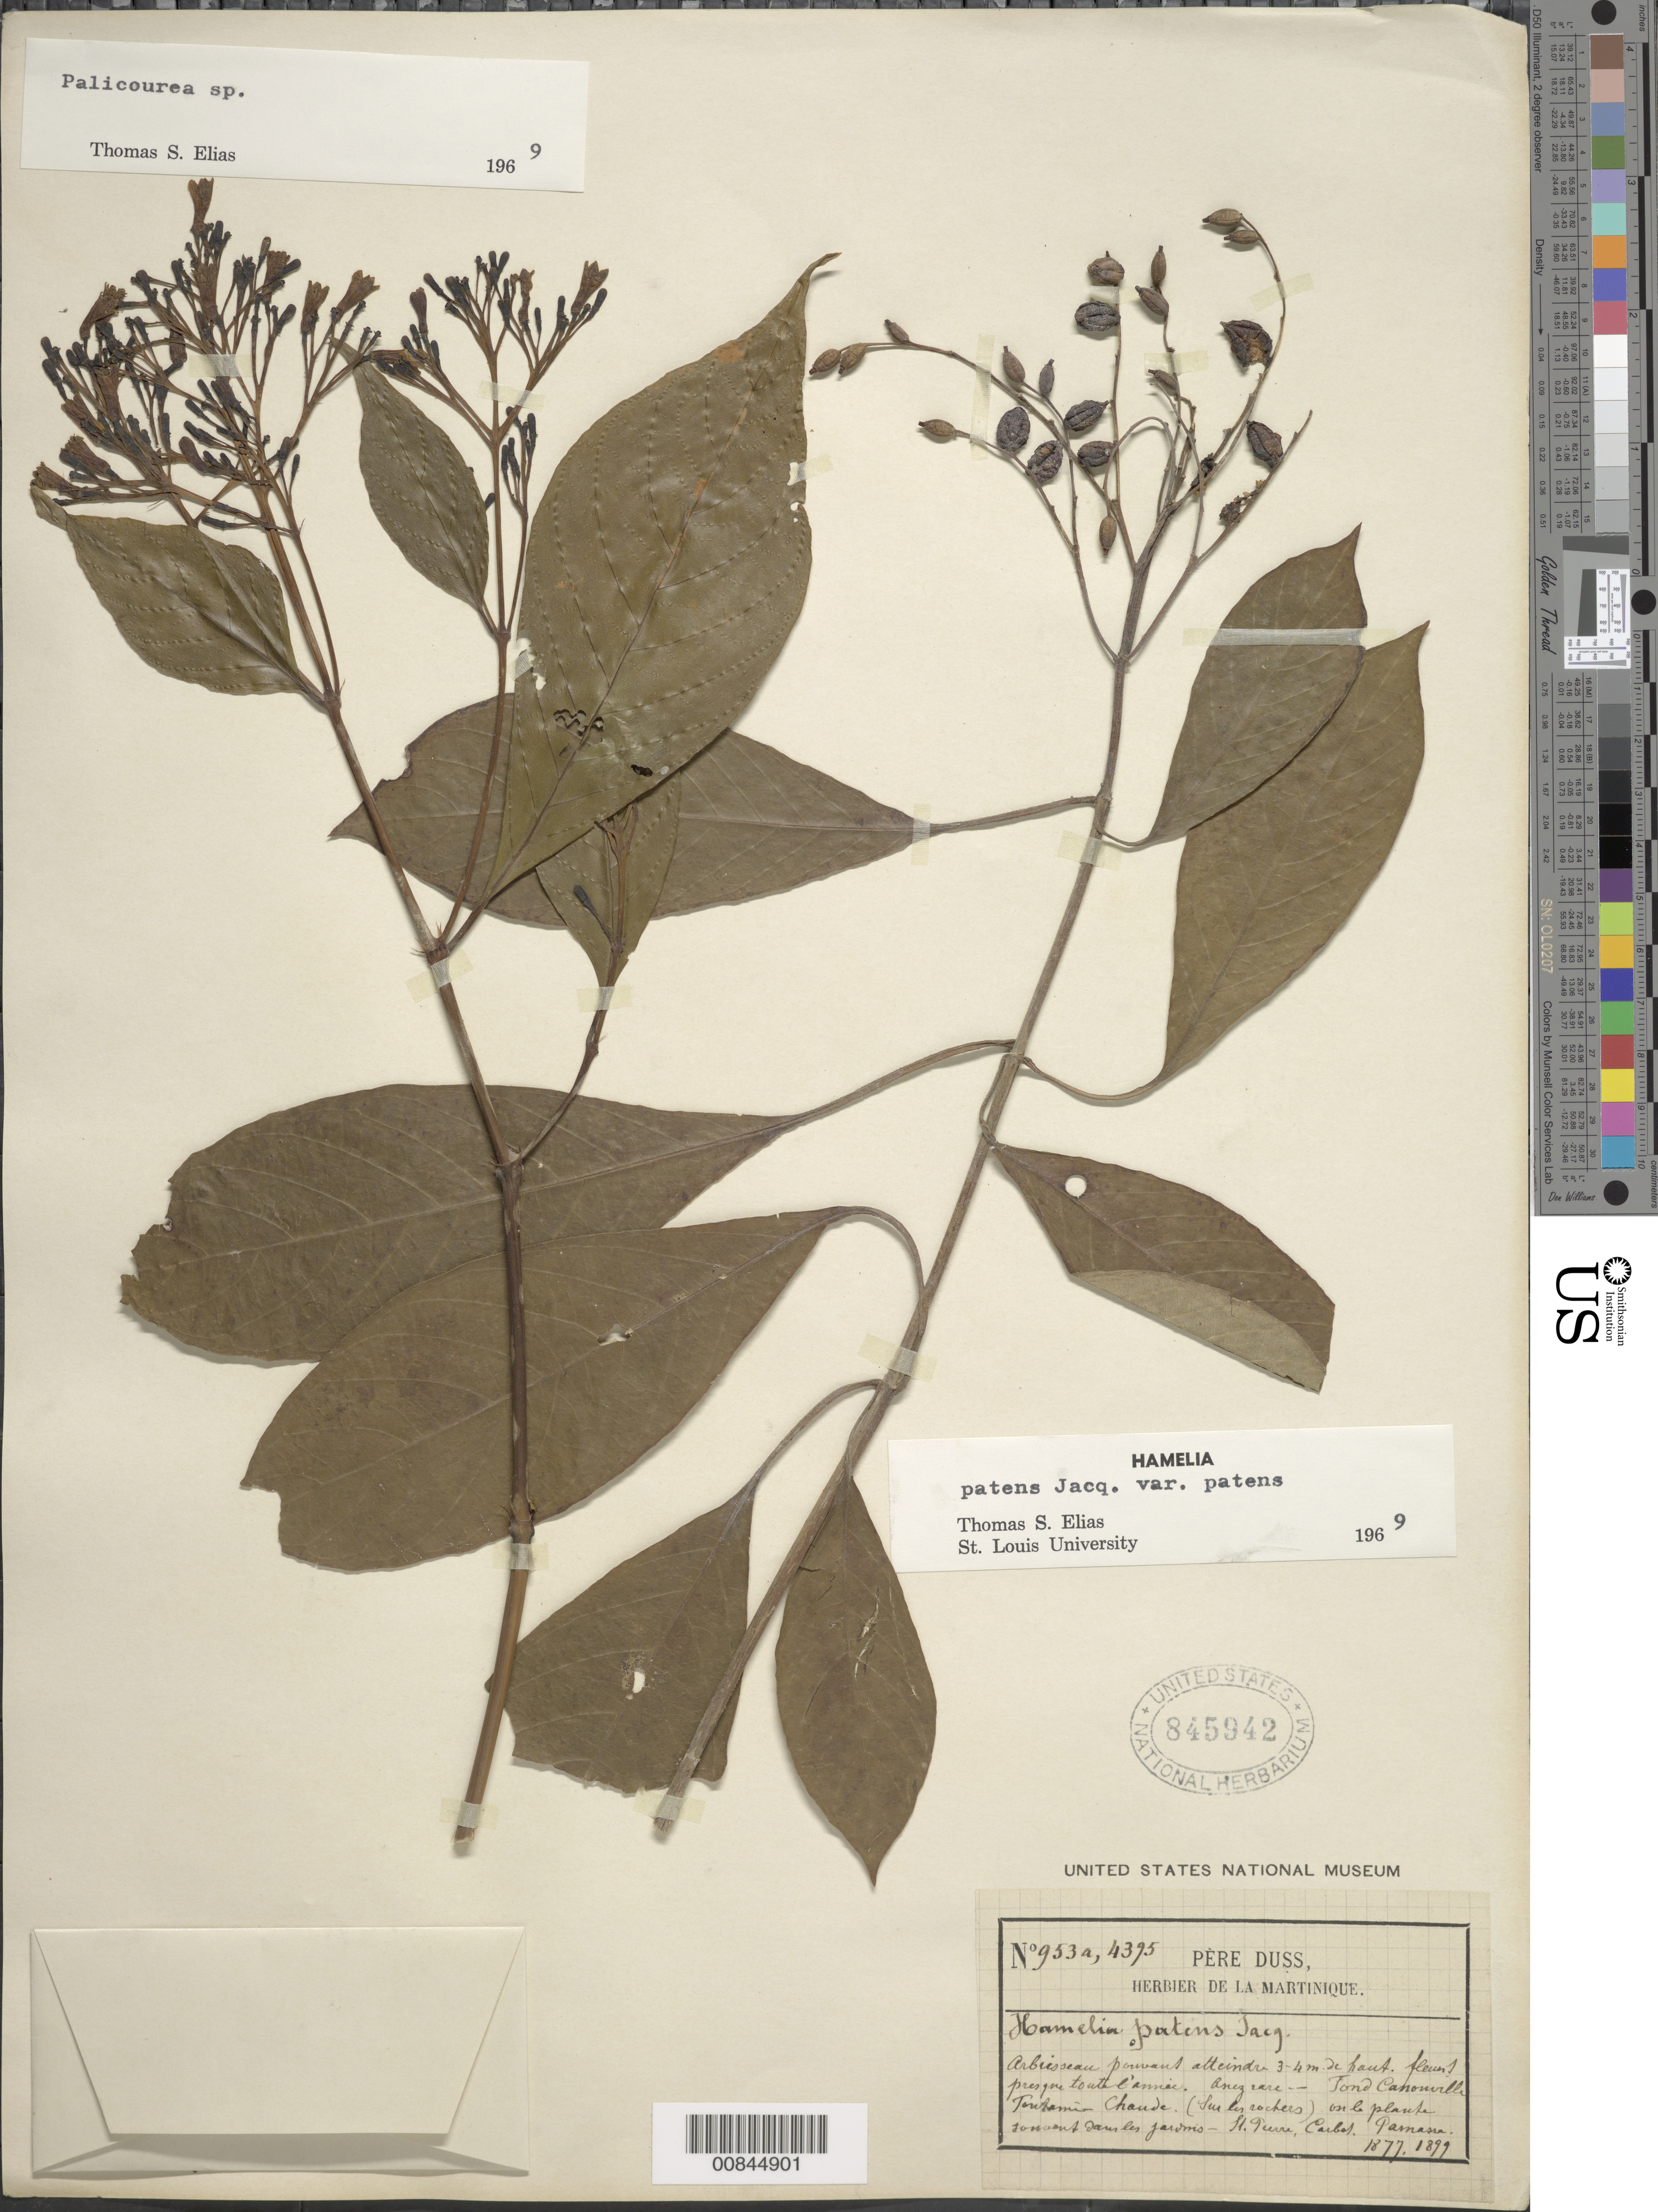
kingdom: Plantae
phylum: Tracheophyta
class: Magnoliopsida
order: Gentianales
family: Rubiaceae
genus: Hamelia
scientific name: Hamelia patens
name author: Jacq.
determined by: Elias, T. S.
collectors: Père Duss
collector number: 4395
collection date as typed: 1899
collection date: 1899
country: Martinique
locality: St. Pierre, Carbet. Pamasse (sp?).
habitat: On the rocks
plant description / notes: * A second specimen of another species is on same sheet: Palicourea sp., no. 953a, yr. 1877; det. T.S. Elias, 1969.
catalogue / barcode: US 845942